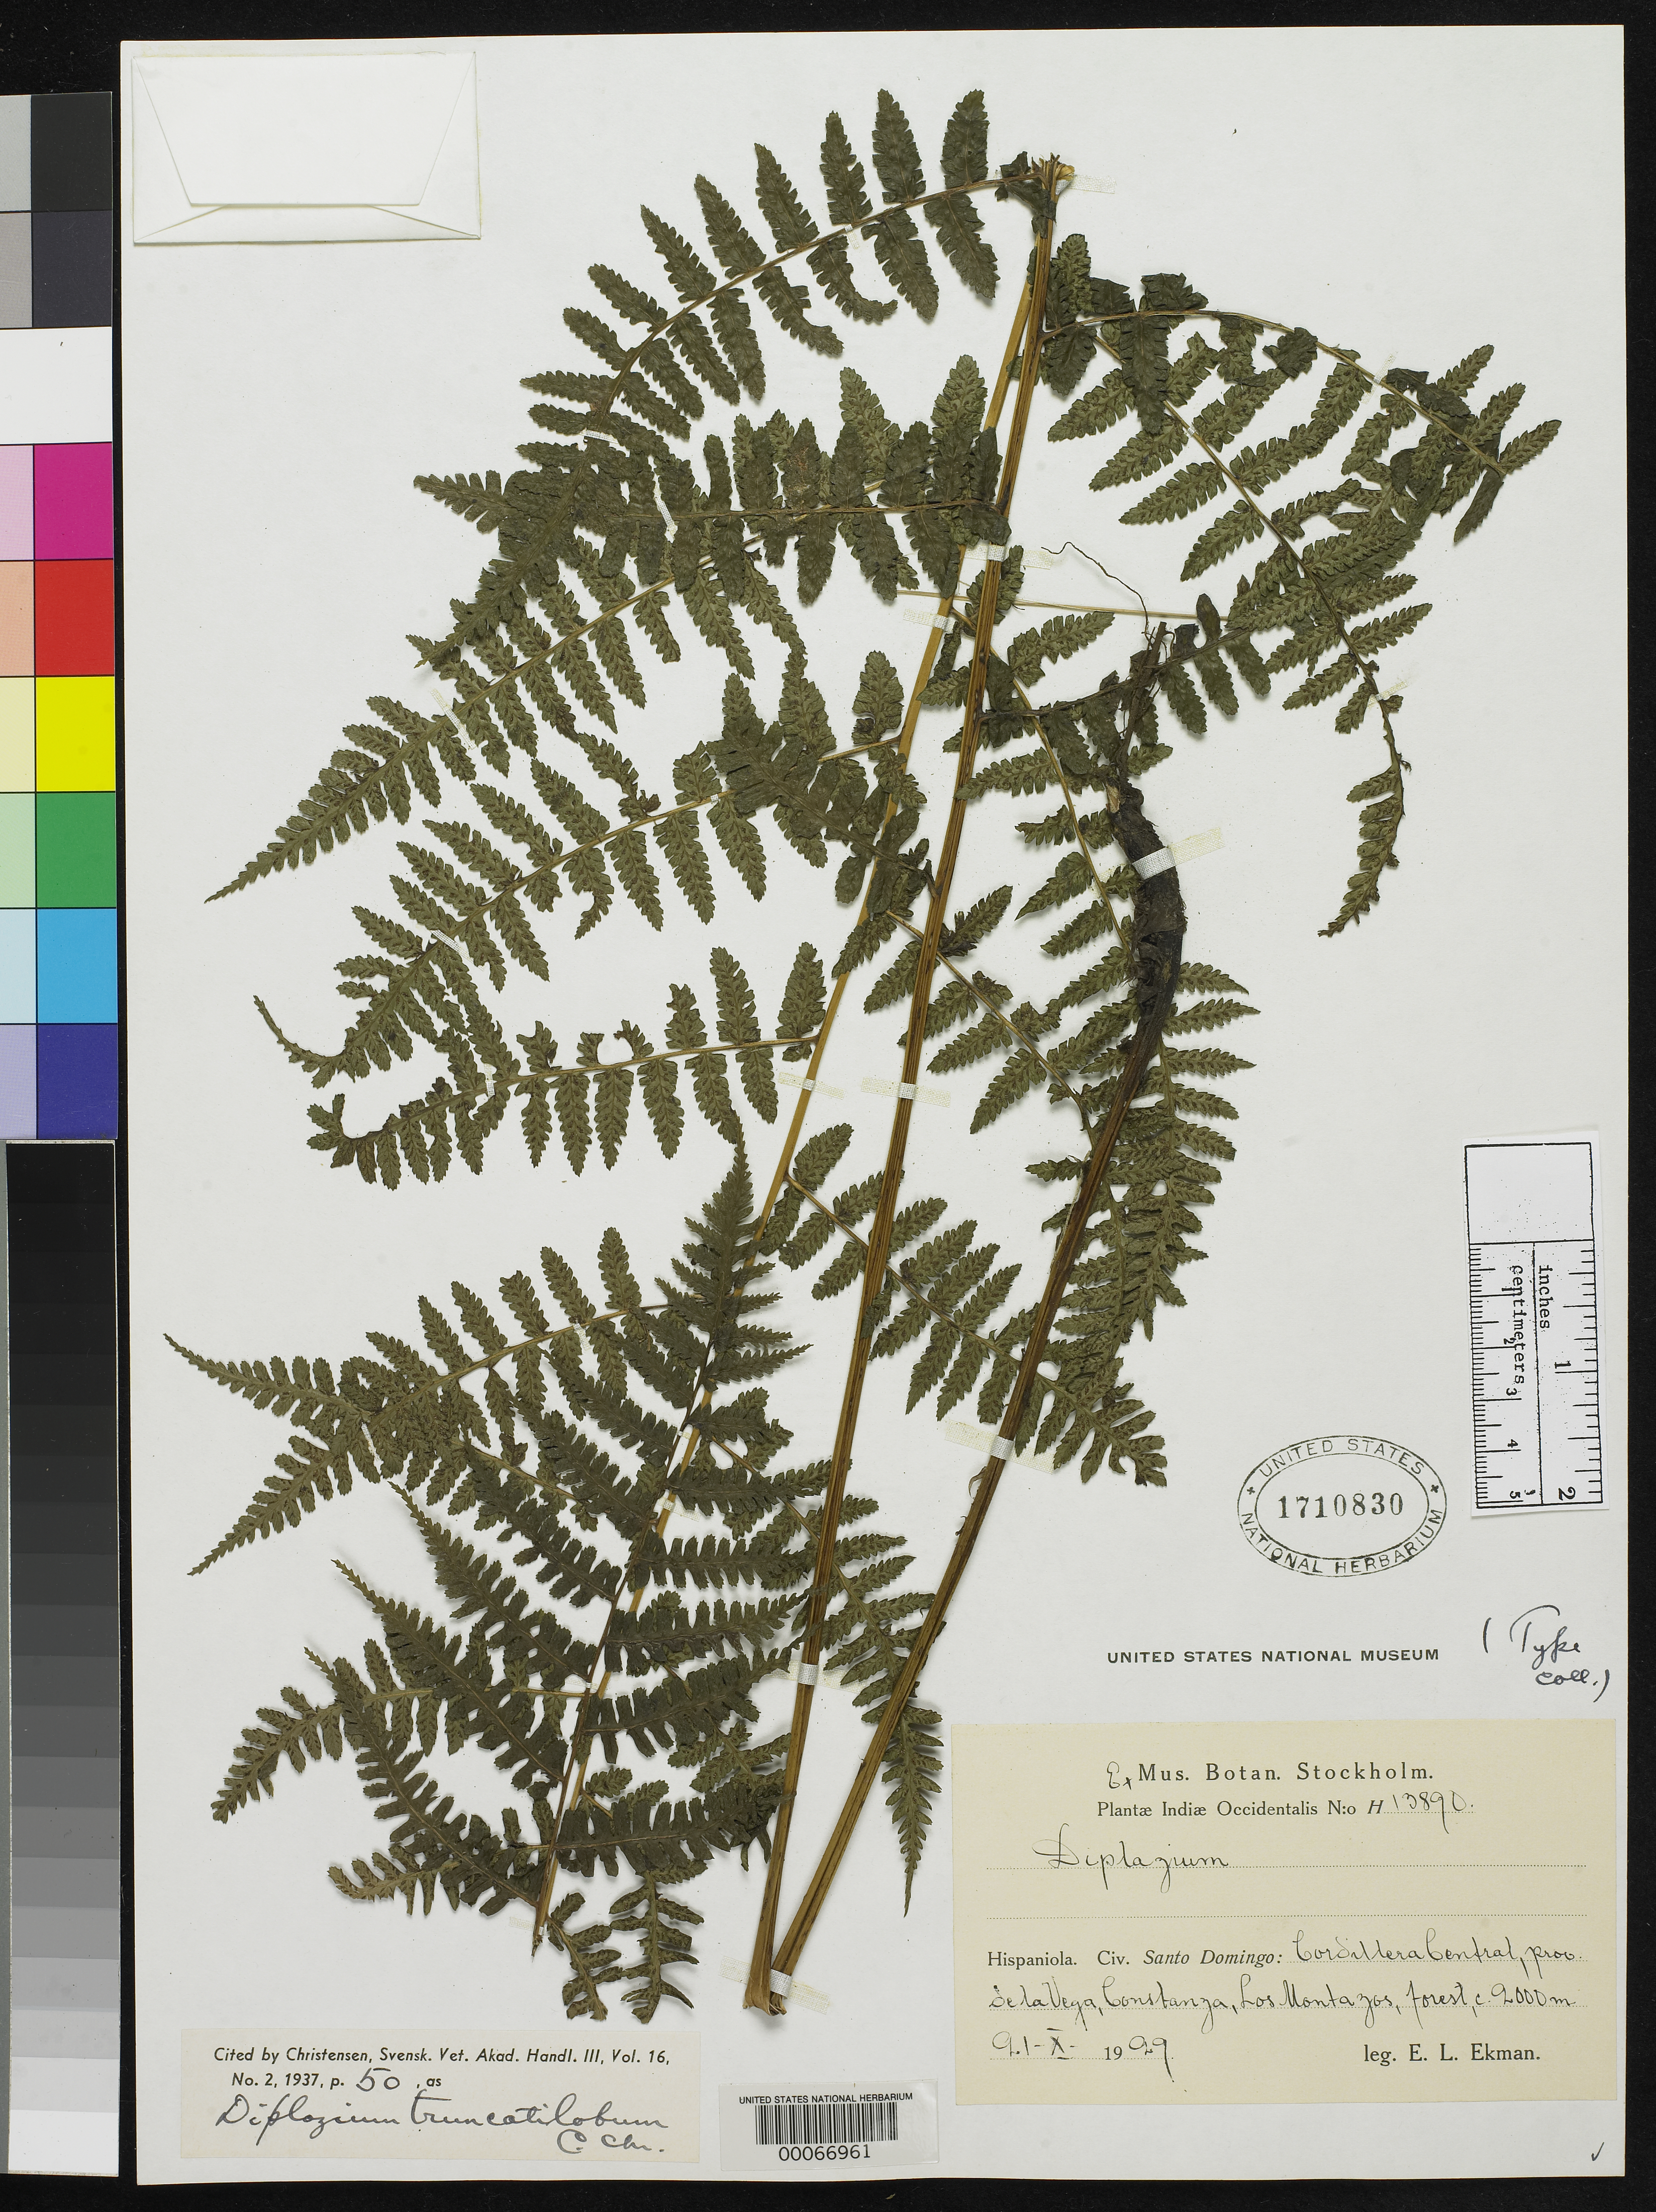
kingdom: Plantae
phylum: Tracheophyta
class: Polypodiopsida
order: Polypodiales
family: Athyriaceae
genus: Diplazium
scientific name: Diplazium truncatilobum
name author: C. Chr.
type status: Isotype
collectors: E. L. Ekman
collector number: H13890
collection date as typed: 21 Oct 1929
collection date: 1929-10-21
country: Dominican Republic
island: Hispaniola Island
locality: Constanza, road to Valle Nuevo, Los Mantaze.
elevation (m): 200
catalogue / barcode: US 1710830